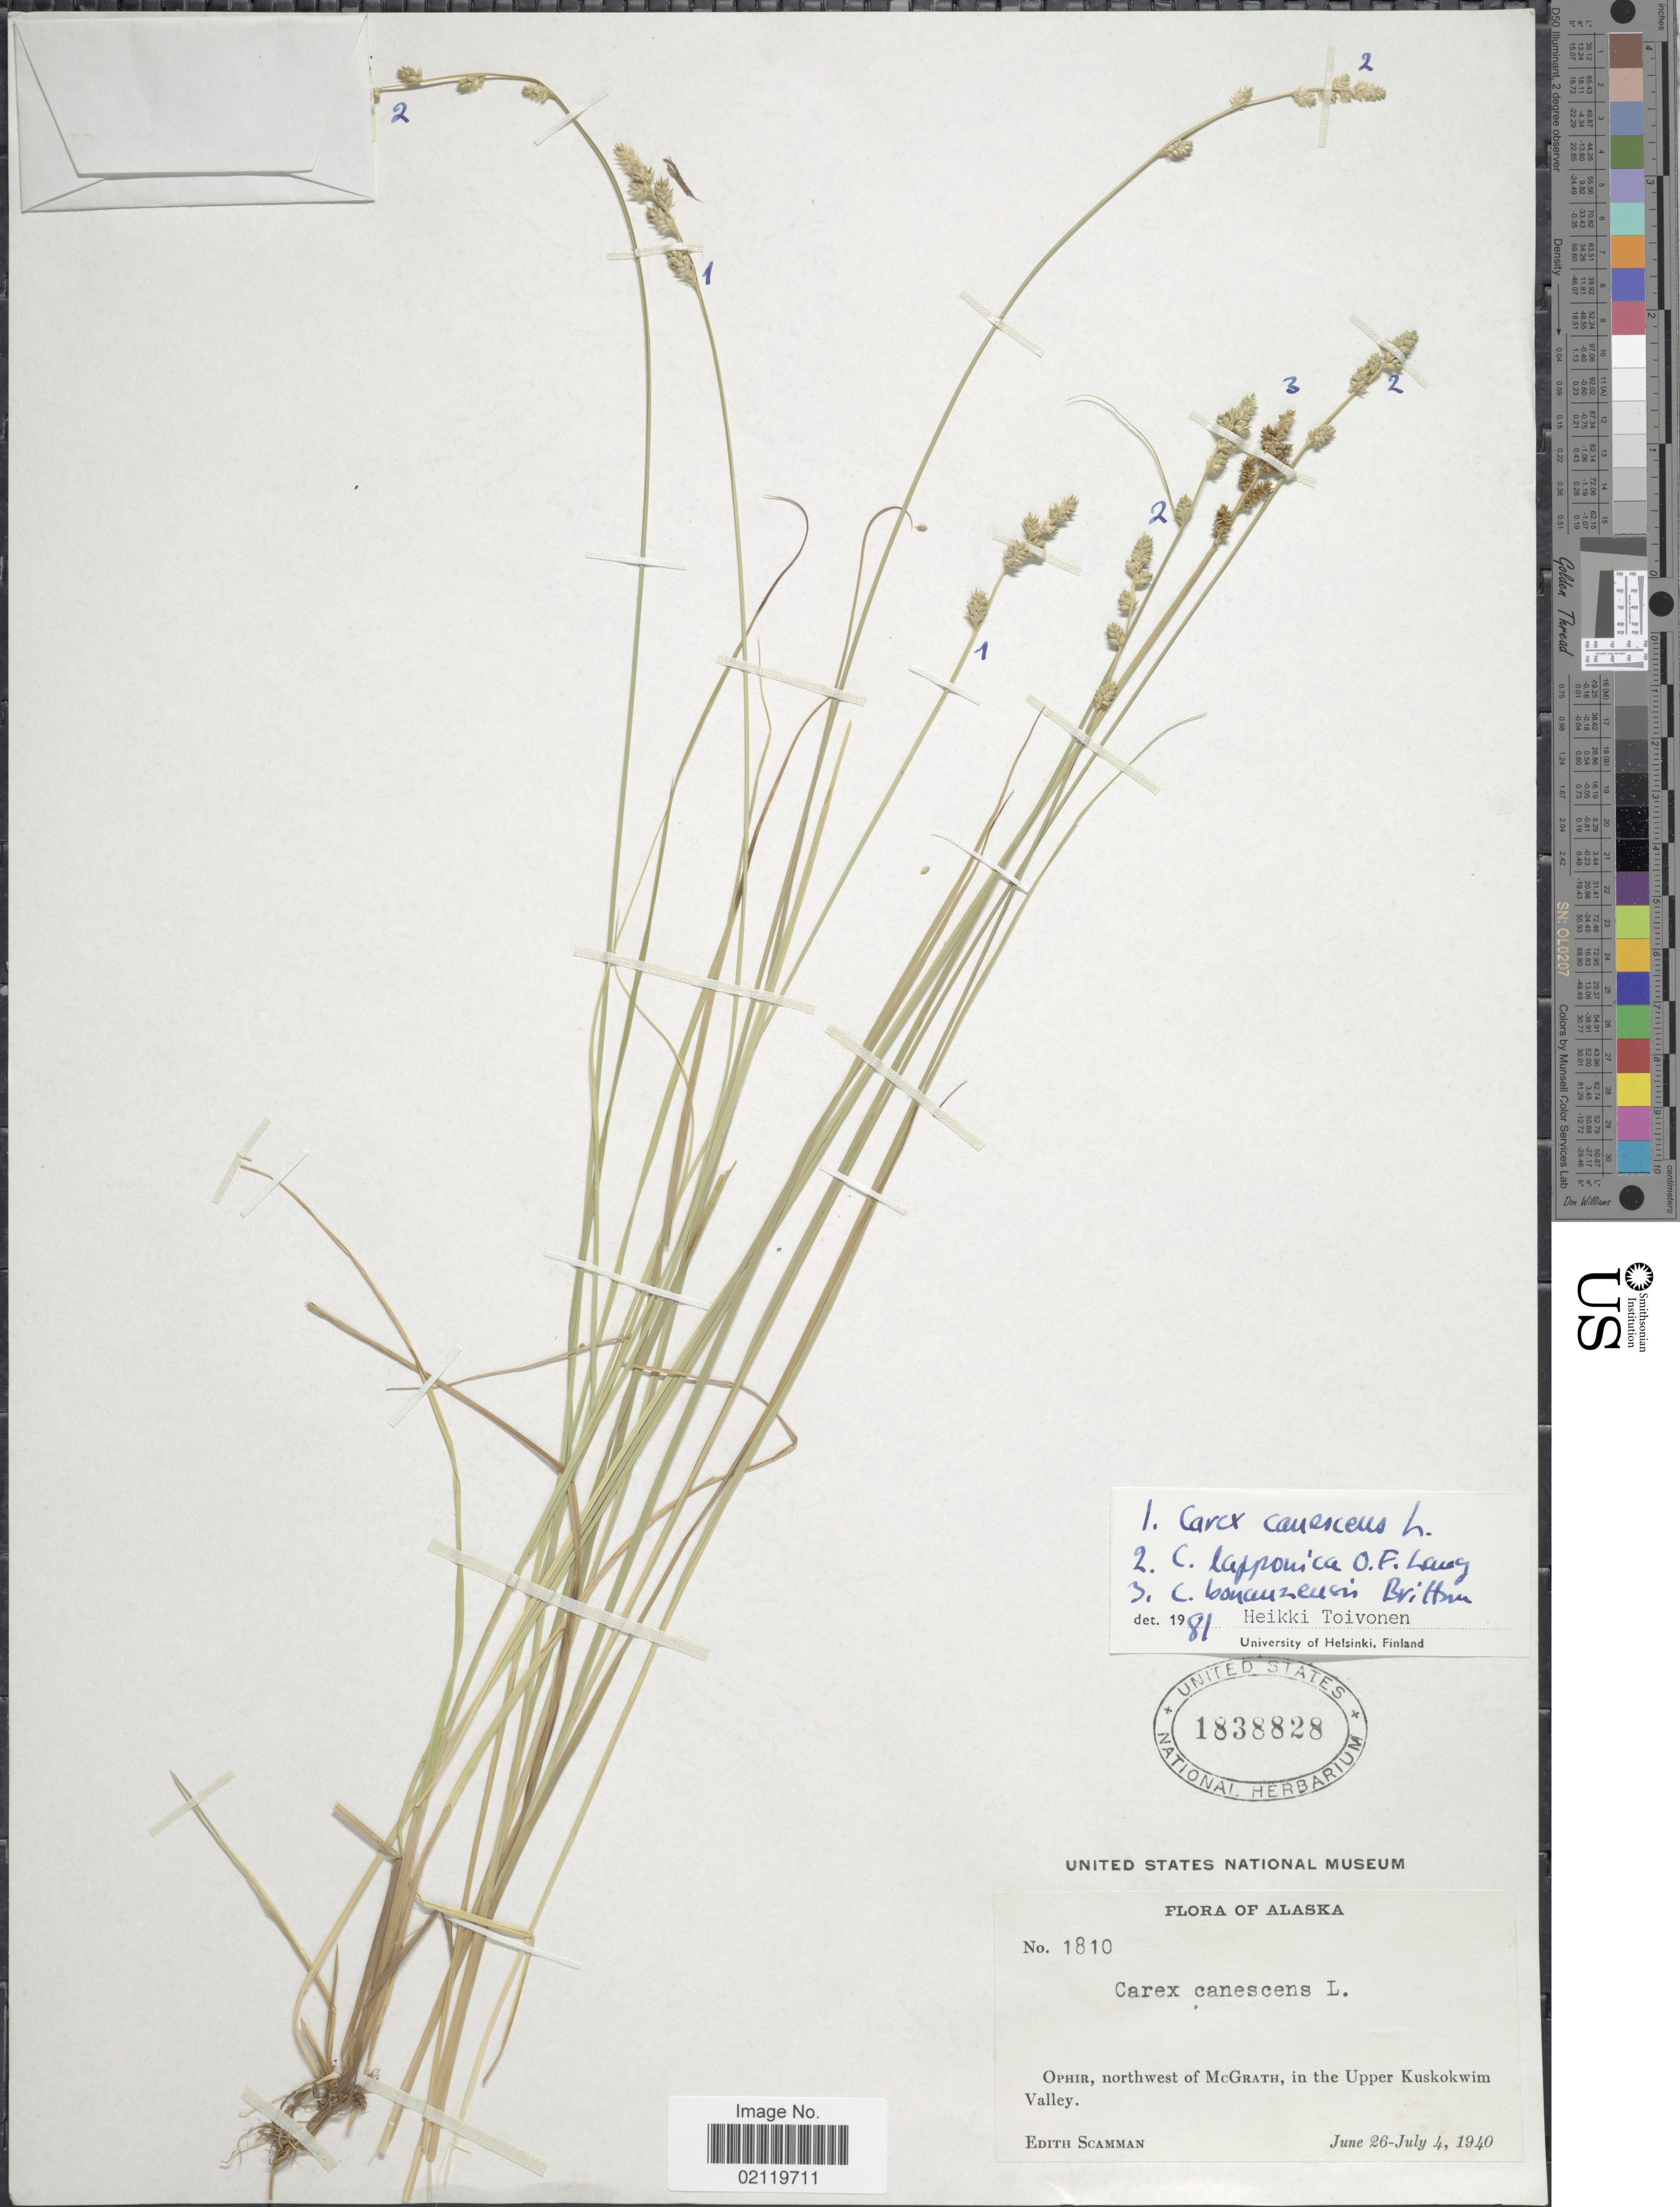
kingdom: Plantae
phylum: Tracheophyta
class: Liliopsida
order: Poales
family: Cyperaceae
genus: Carex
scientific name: Carex lapponica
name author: O. Lang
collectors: E. Scamman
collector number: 1810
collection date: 1940-06-26/1940-07-04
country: United States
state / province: Alaska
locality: Ophir, northwest of McGrath, in the Upper Kuskokwim Valley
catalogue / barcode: US 1838828